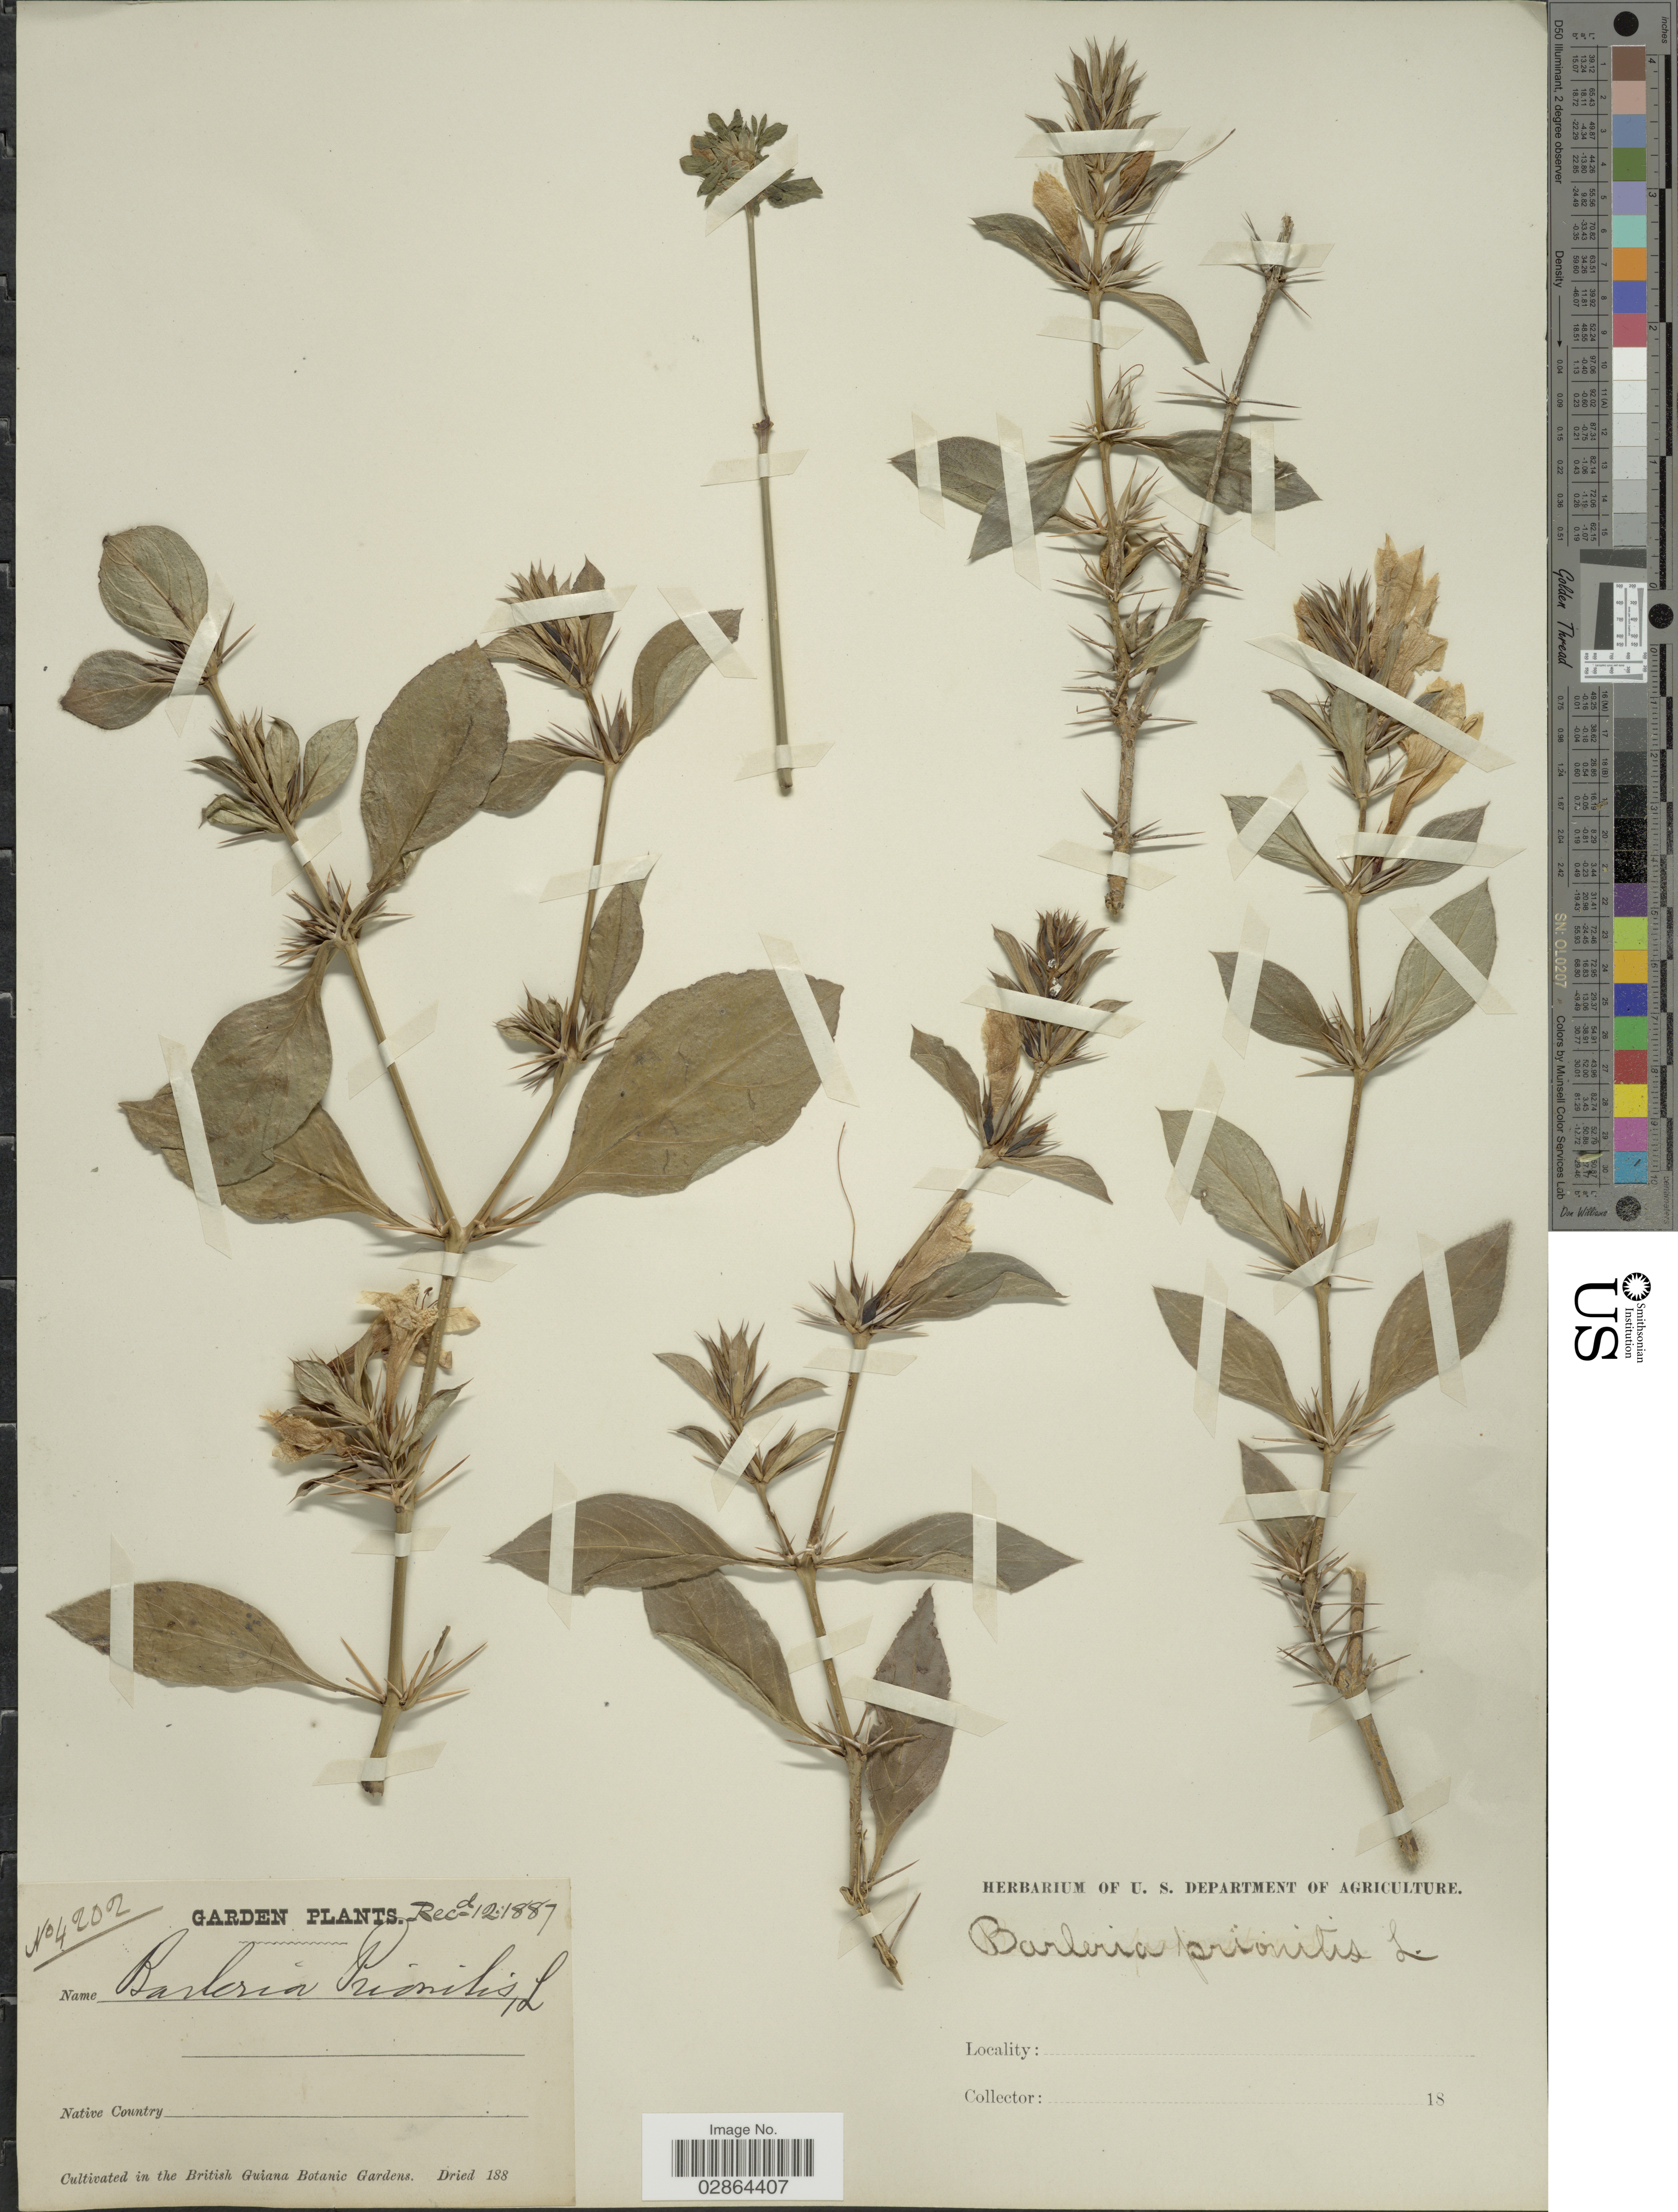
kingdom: Plantae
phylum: Tracheophyta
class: Magnoliopsida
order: Lamiales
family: Acanthaceae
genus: Barleria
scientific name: Barleria prionitis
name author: L.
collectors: ex herb. U. S. Department of Agriculture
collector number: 4202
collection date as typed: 18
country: Guyana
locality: British Guiana Botanic Gardens.